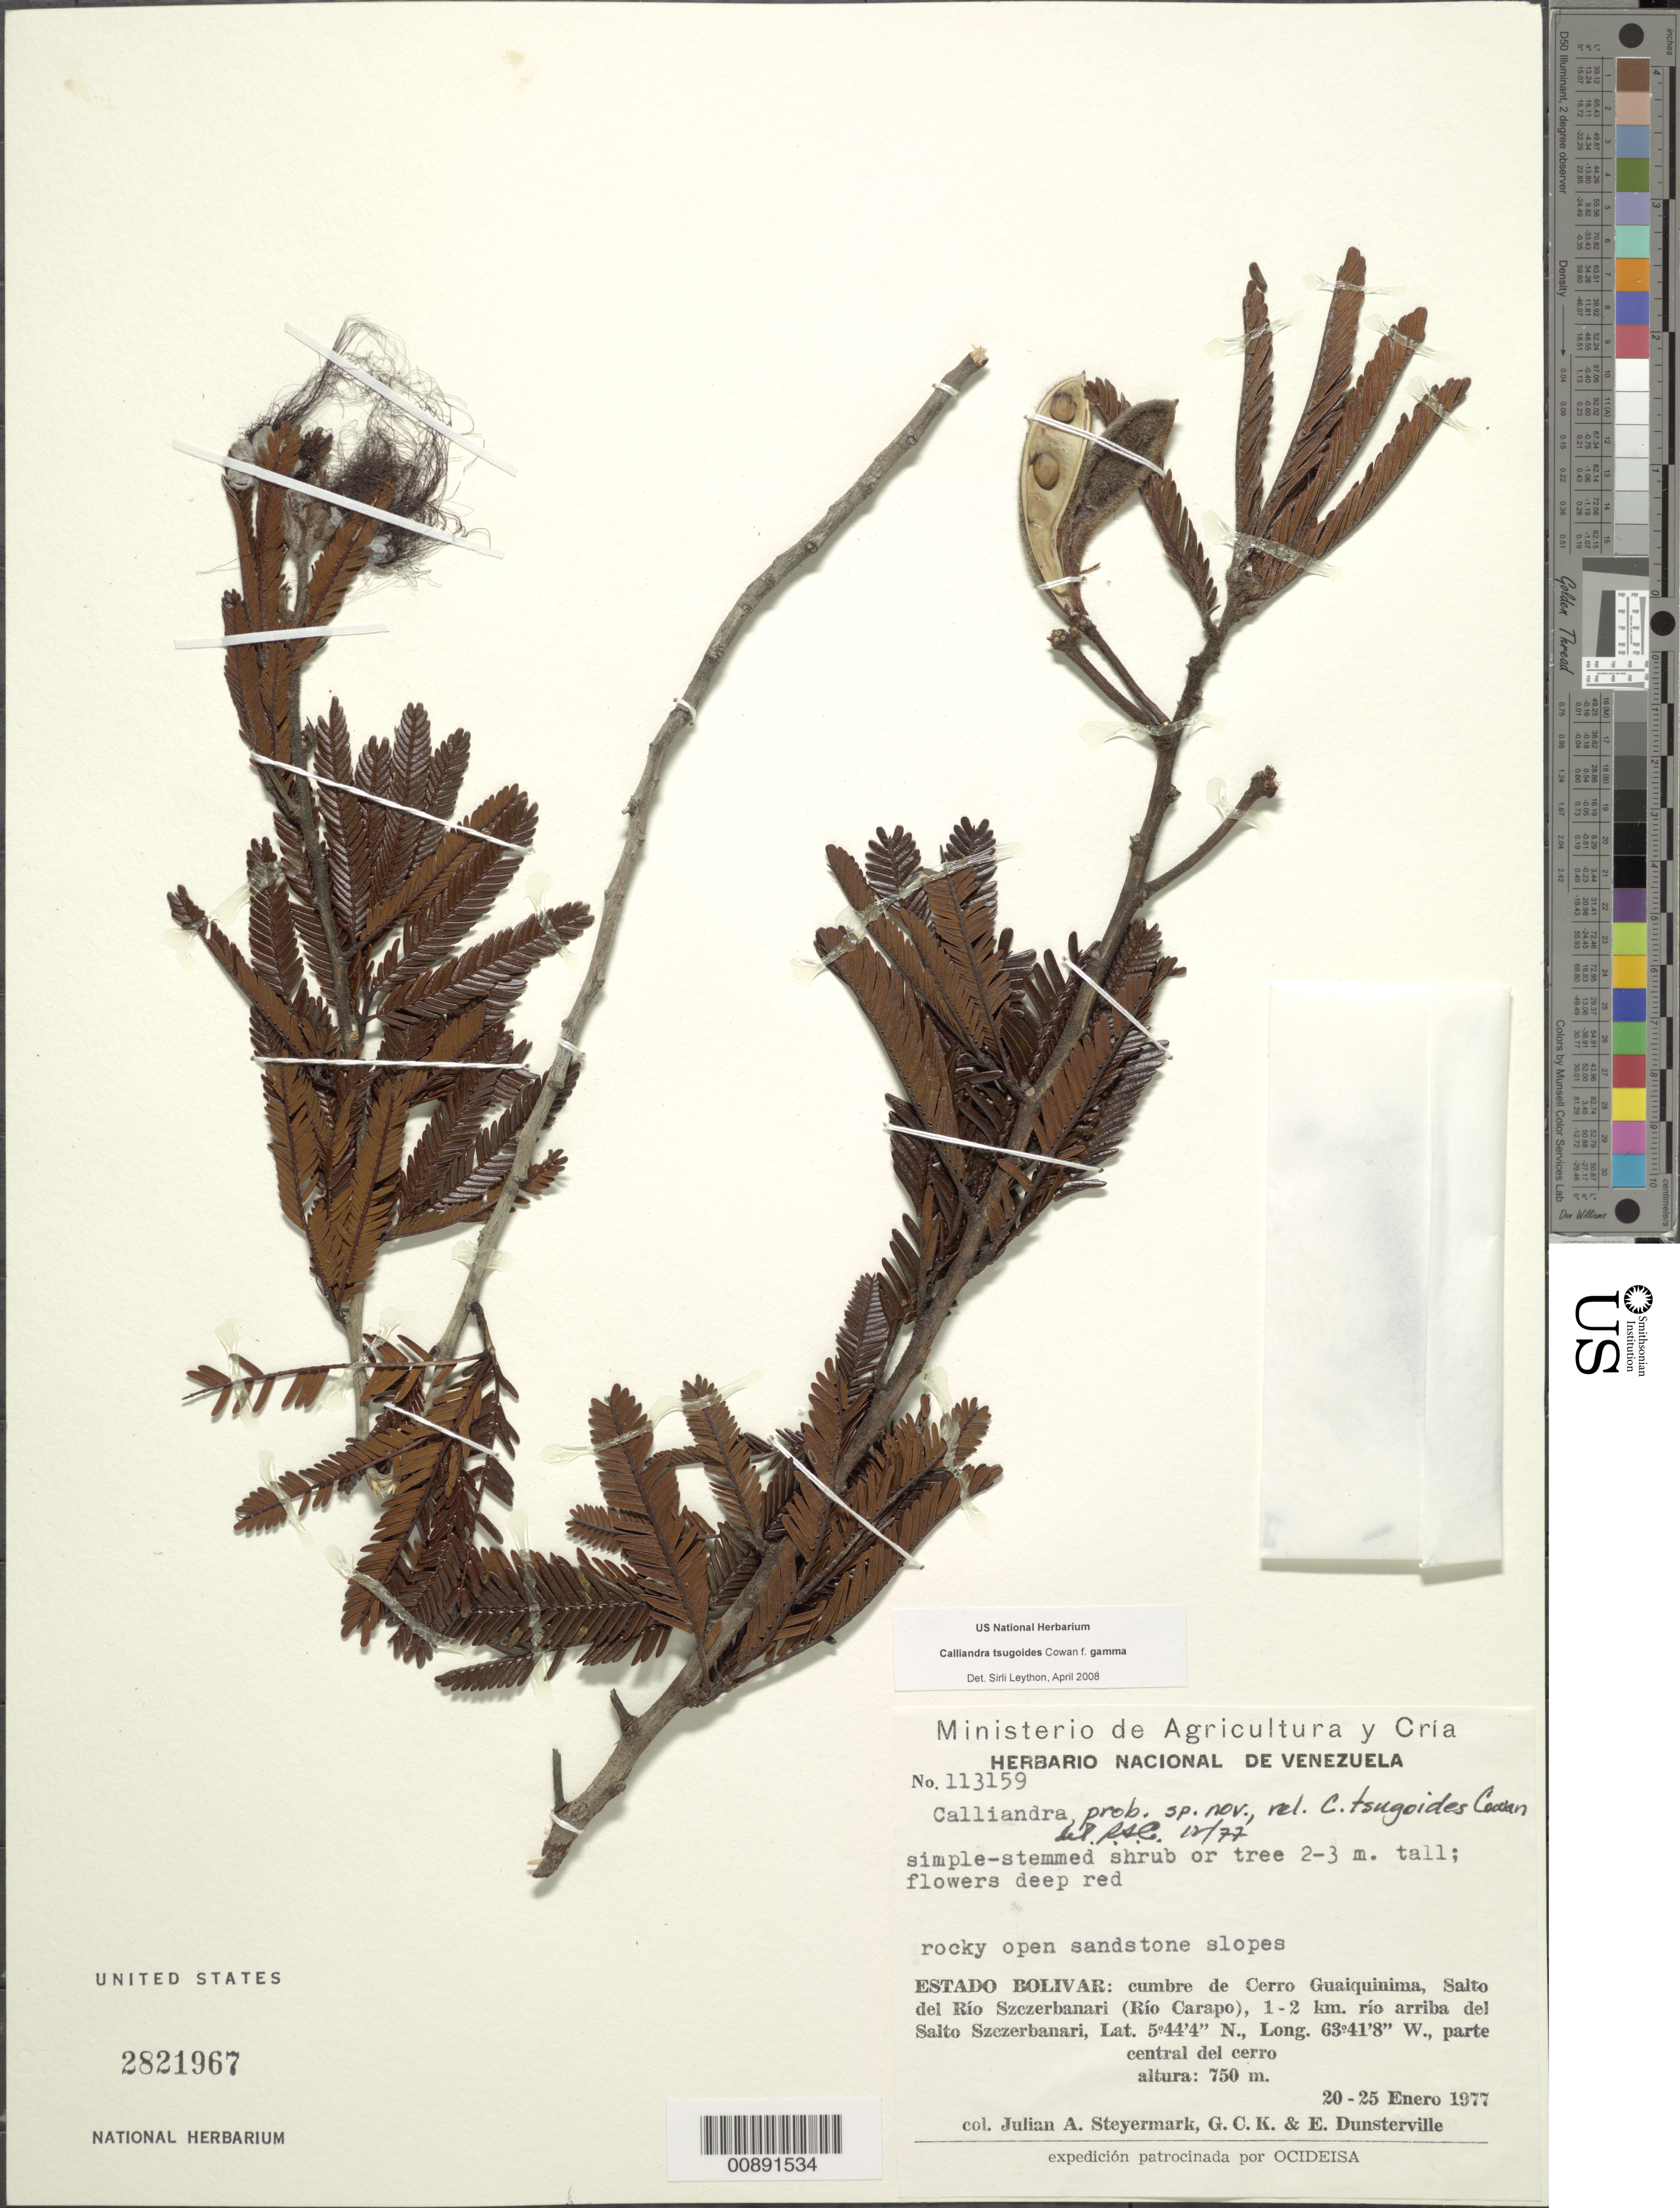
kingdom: Plantae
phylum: Tracheophyta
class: Magnoliopsida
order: Fabales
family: Fabaceae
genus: Calliandra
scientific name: Calliandra tsugoides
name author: R.S. Cowan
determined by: Leython, S.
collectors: J. Steyermark, G. C. K. Dunsterville & E. Dunsterville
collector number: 113159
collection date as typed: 20-Jan-77 to 25-Jan-77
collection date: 1977-01-20/1977-01-25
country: Venezuela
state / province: Bolívar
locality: Cerro Guaiquinima, summit, salto del Río Szczerbanari (Río Carapo), 1-2 km río arriba del Salto Szczerbanari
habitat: Rocky open sandstone exposures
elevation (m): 750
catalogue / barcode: US 2821967